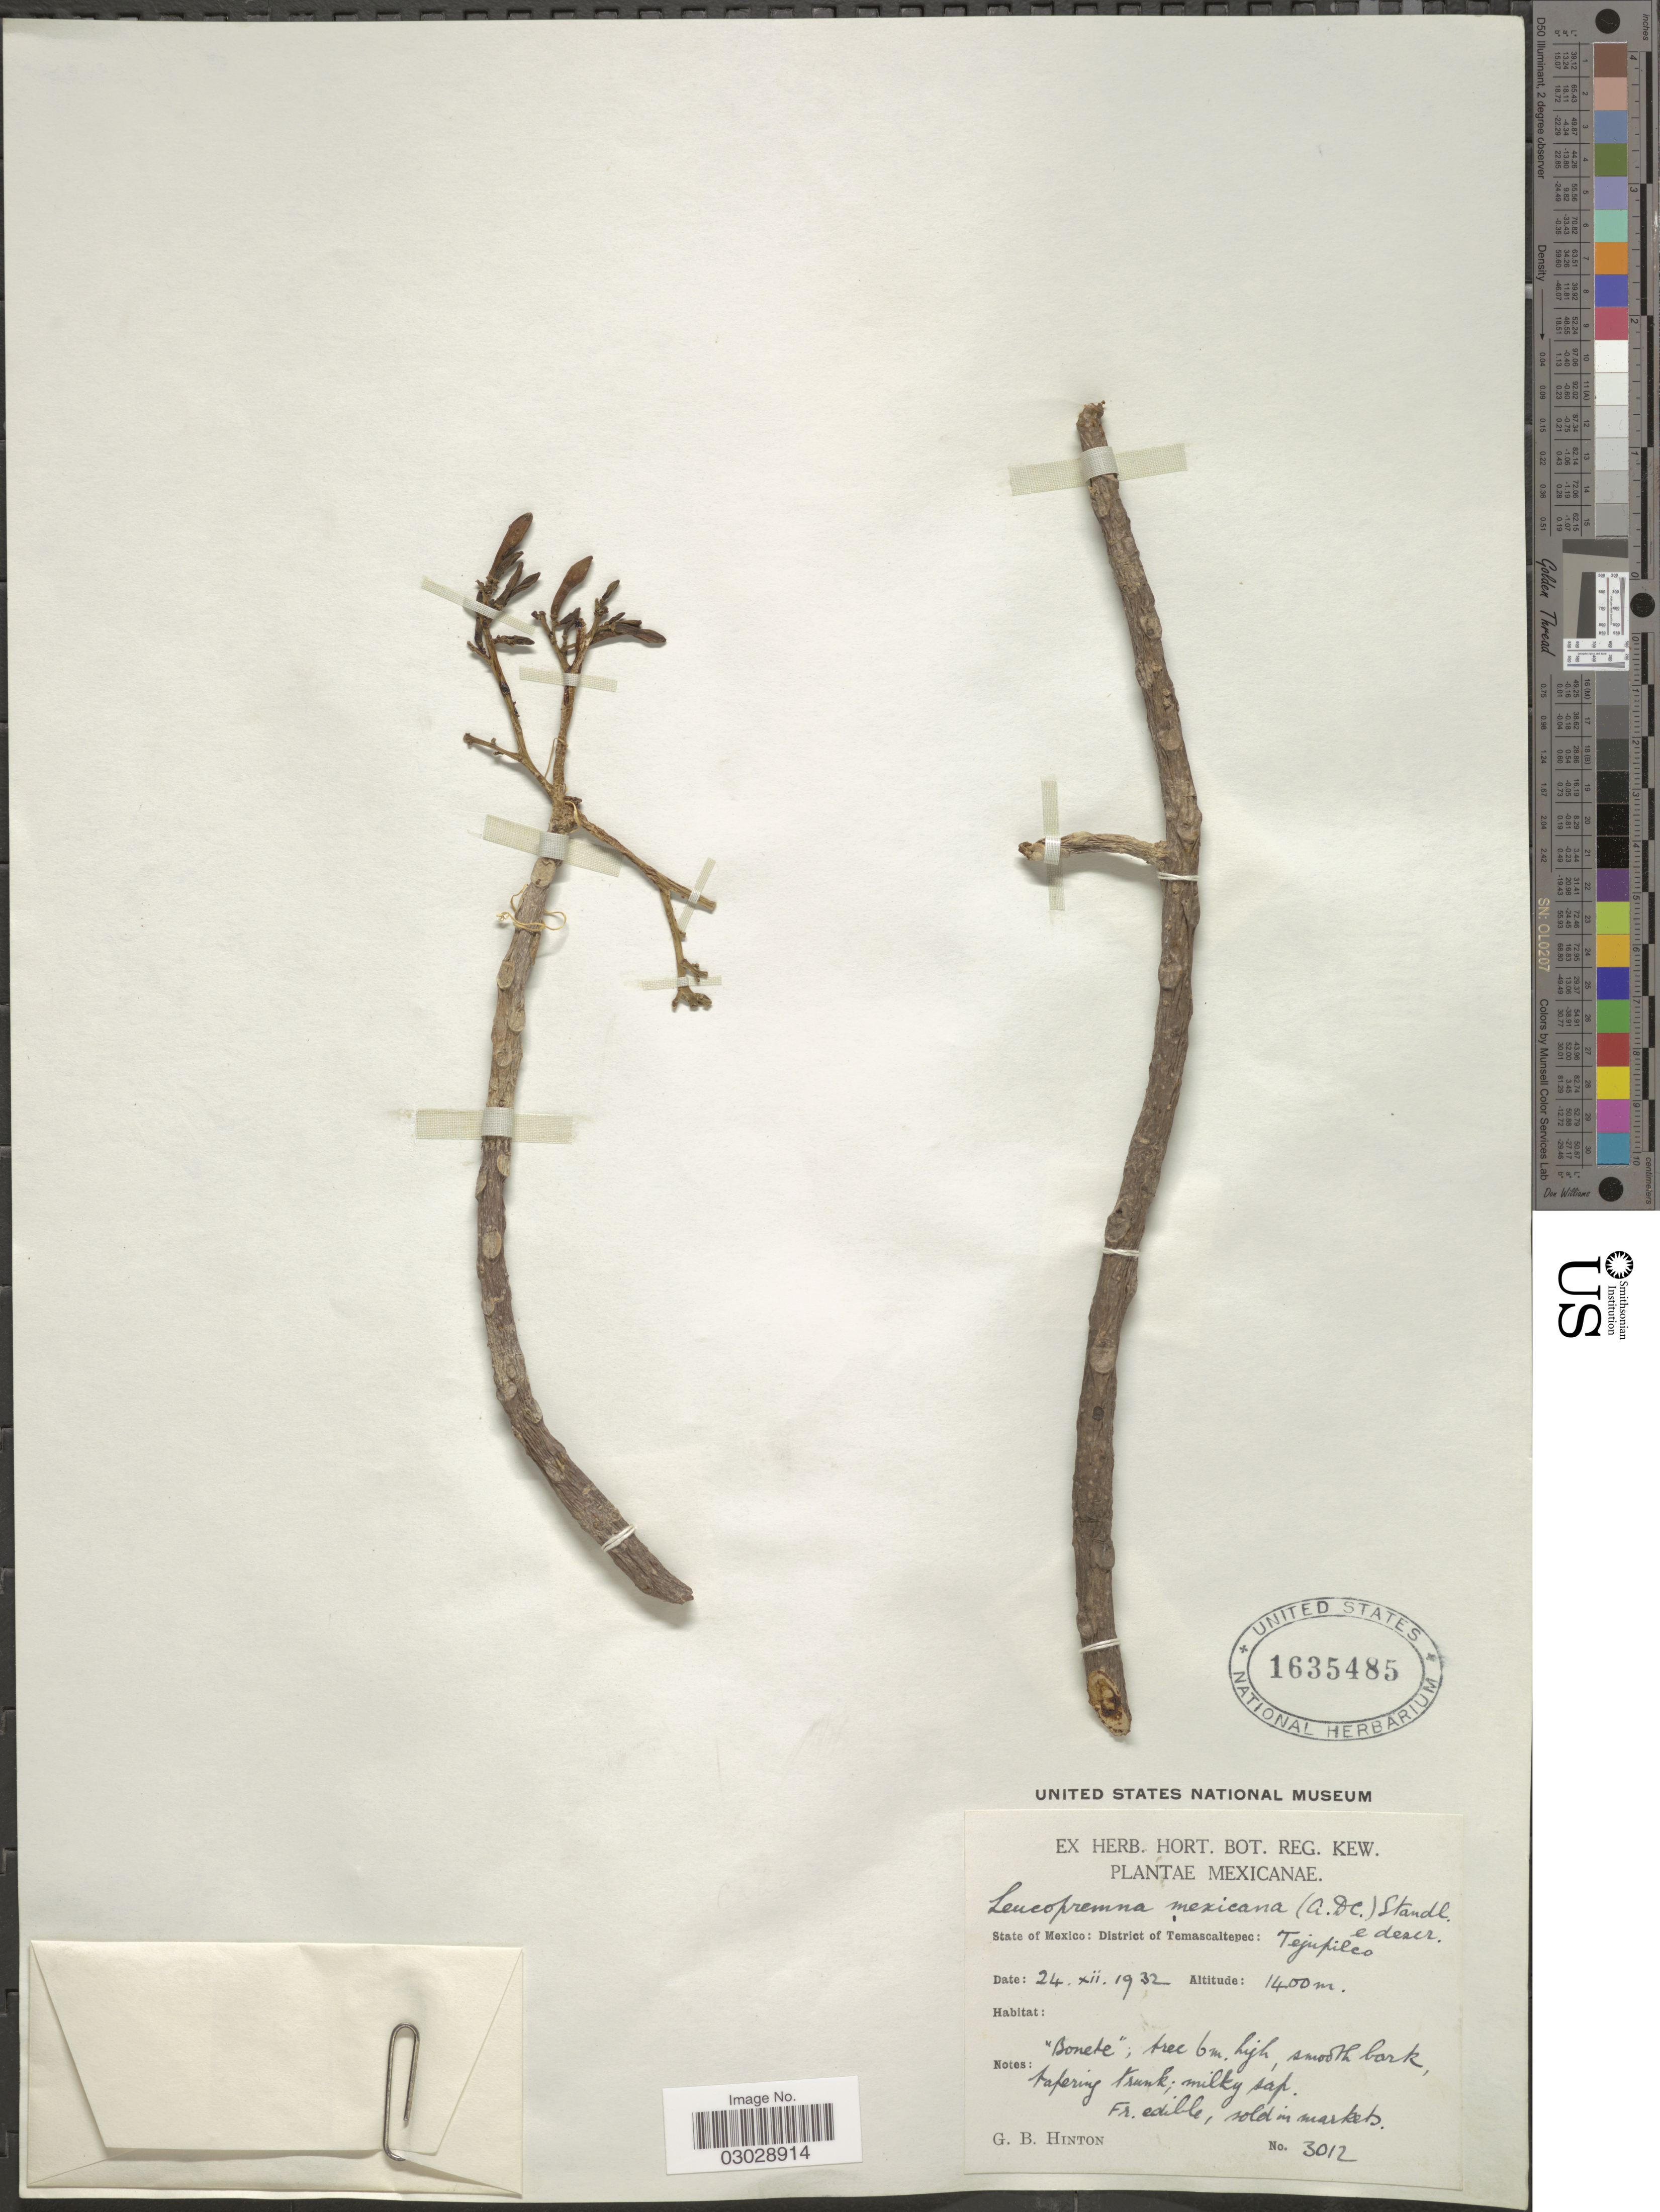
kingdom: Plantae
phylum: Tracheophyta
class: Magnoliopsida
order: Brassicales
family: Caricaceae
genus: Jacaratia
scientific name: Jacaratia mexicana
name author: A. DC.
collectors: G. B. Hinton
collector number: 3012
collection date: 1932-12-24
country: Mexico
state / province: México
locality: District of Temascaltepec: Tejupilco.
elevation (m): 1400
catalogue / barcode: US 1635485